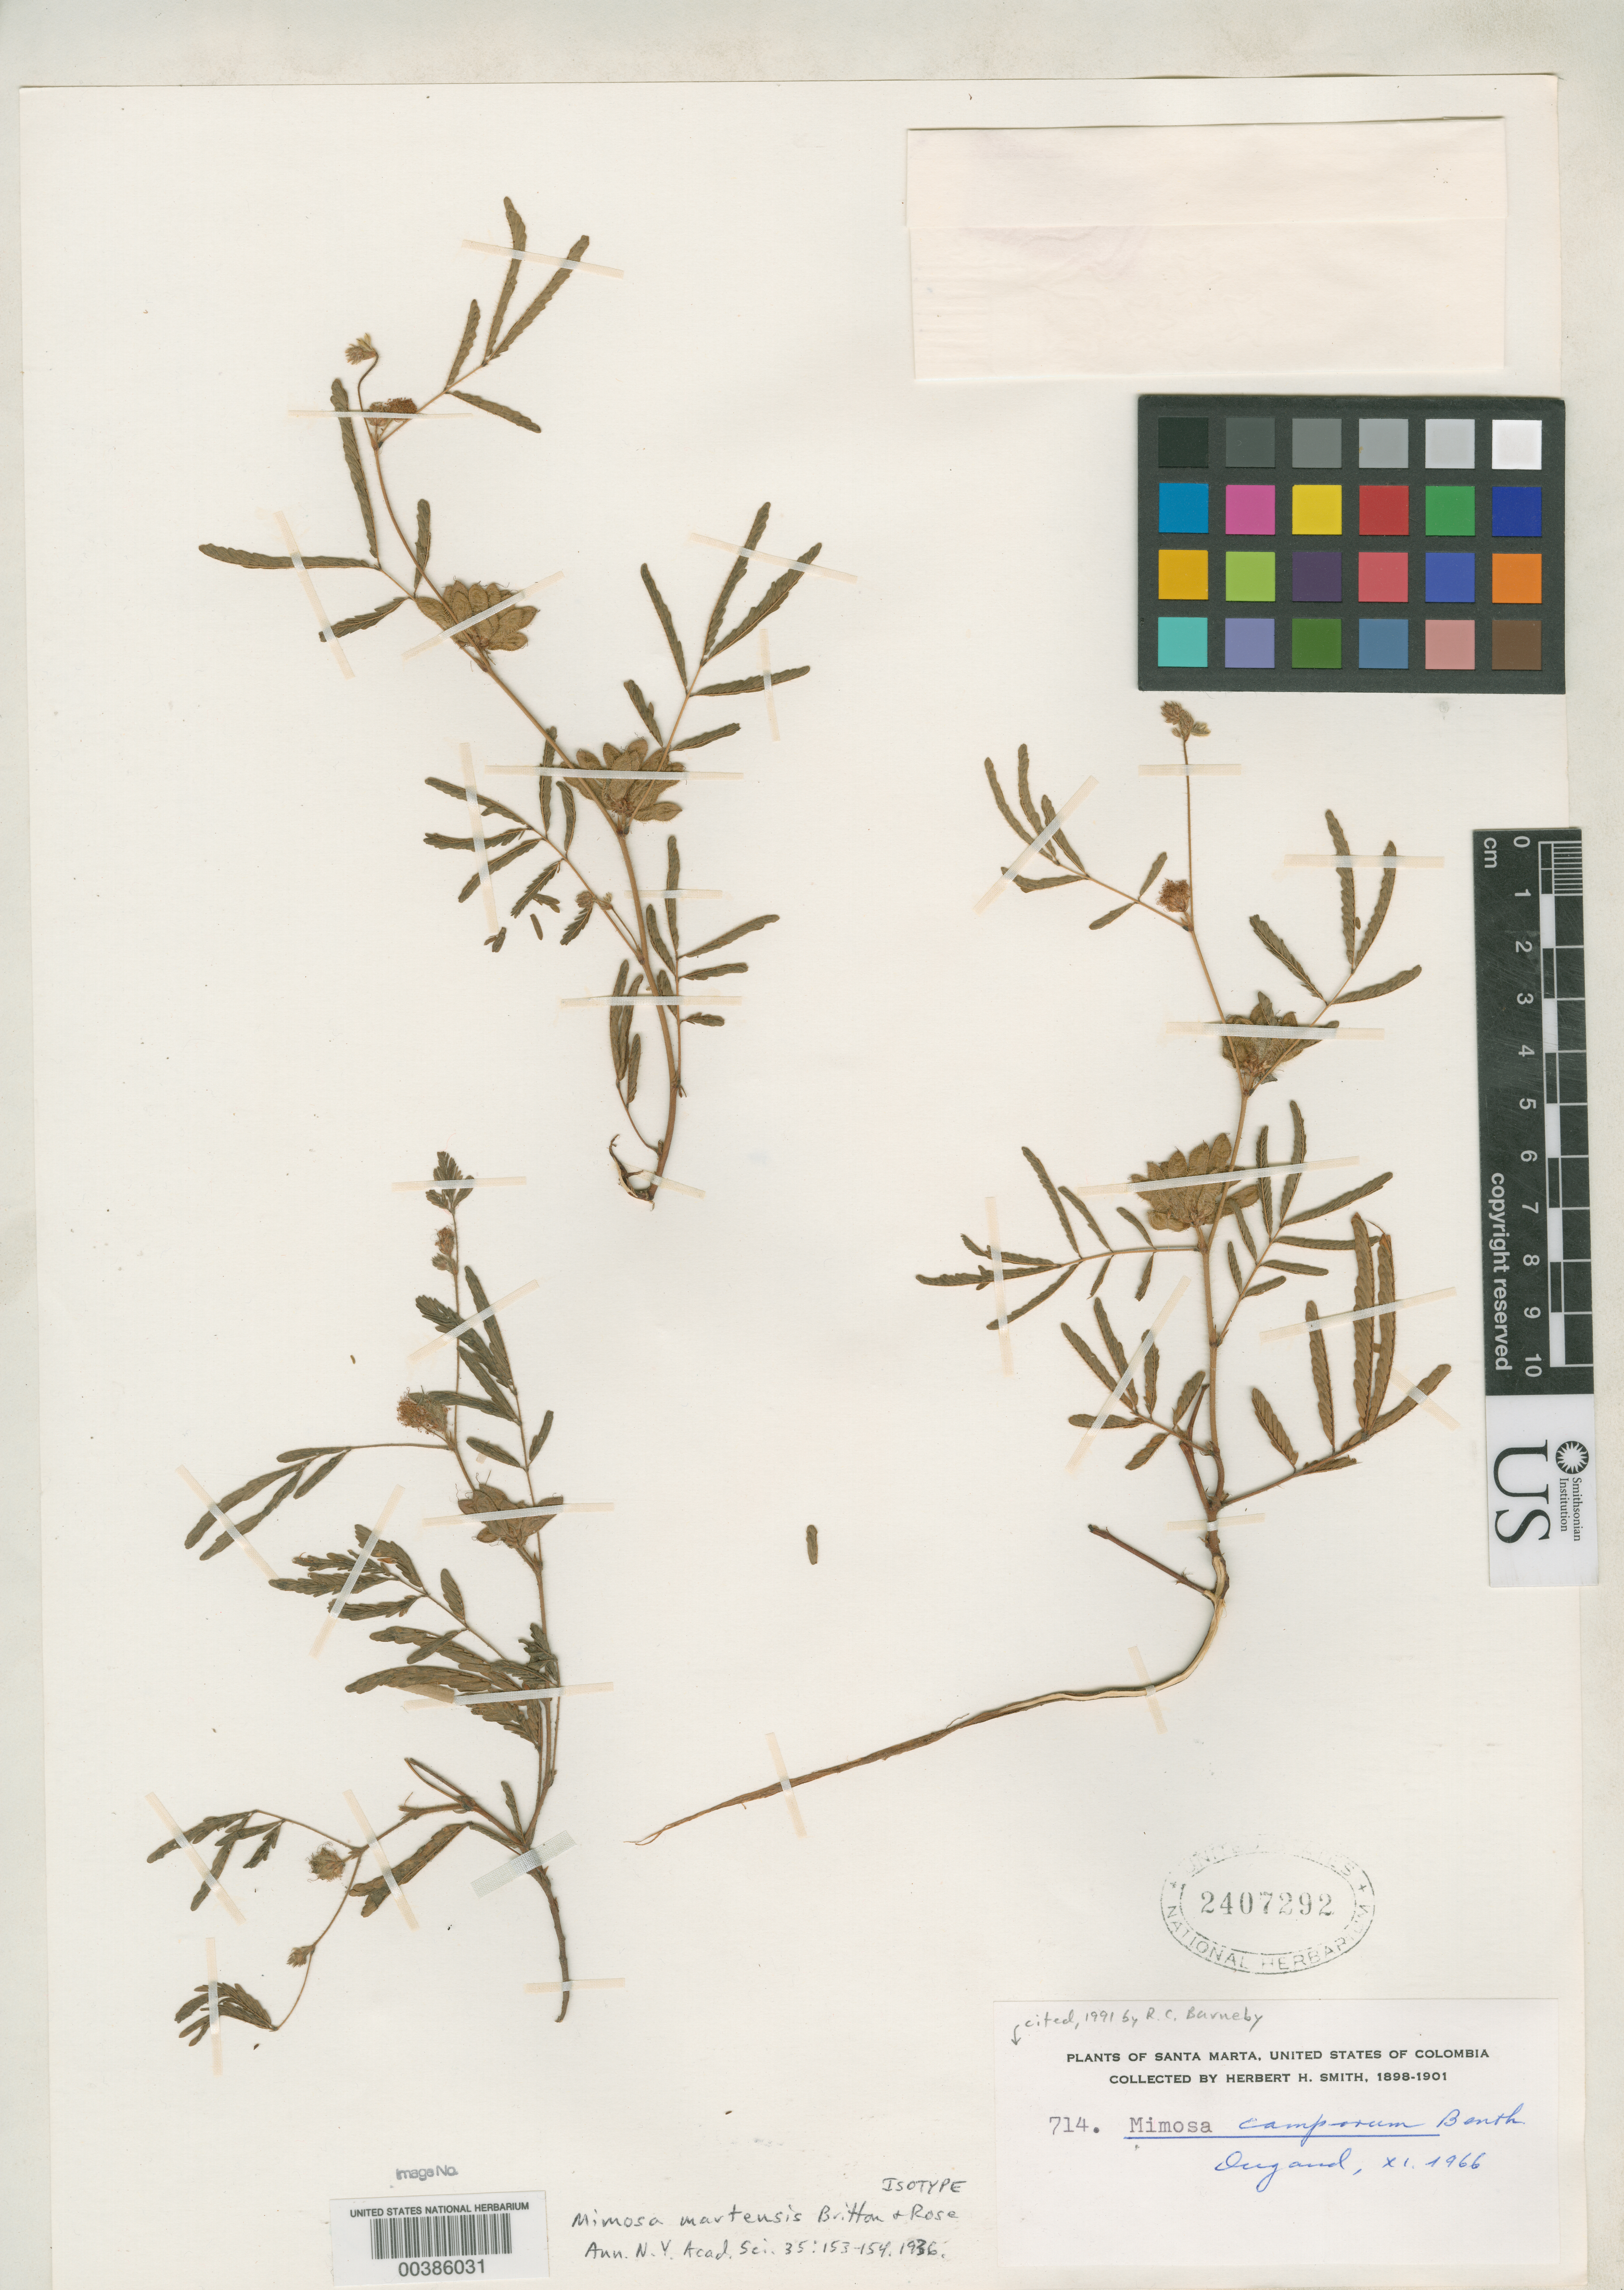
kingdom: Plantae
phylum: Tracheophyta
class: Magnoliopsida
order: Fabales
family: Fabaceae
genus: Mimosa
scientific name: Mimosa martensis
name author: Britton & Rose in Britton & Killip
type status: Isotype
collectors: Herbert H. Smith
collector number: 714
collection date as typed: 1898 to -- --- 1901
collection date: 1898/1901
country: Colombia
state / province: Magdalena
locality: Santa Marta.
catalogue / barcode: US 2407292